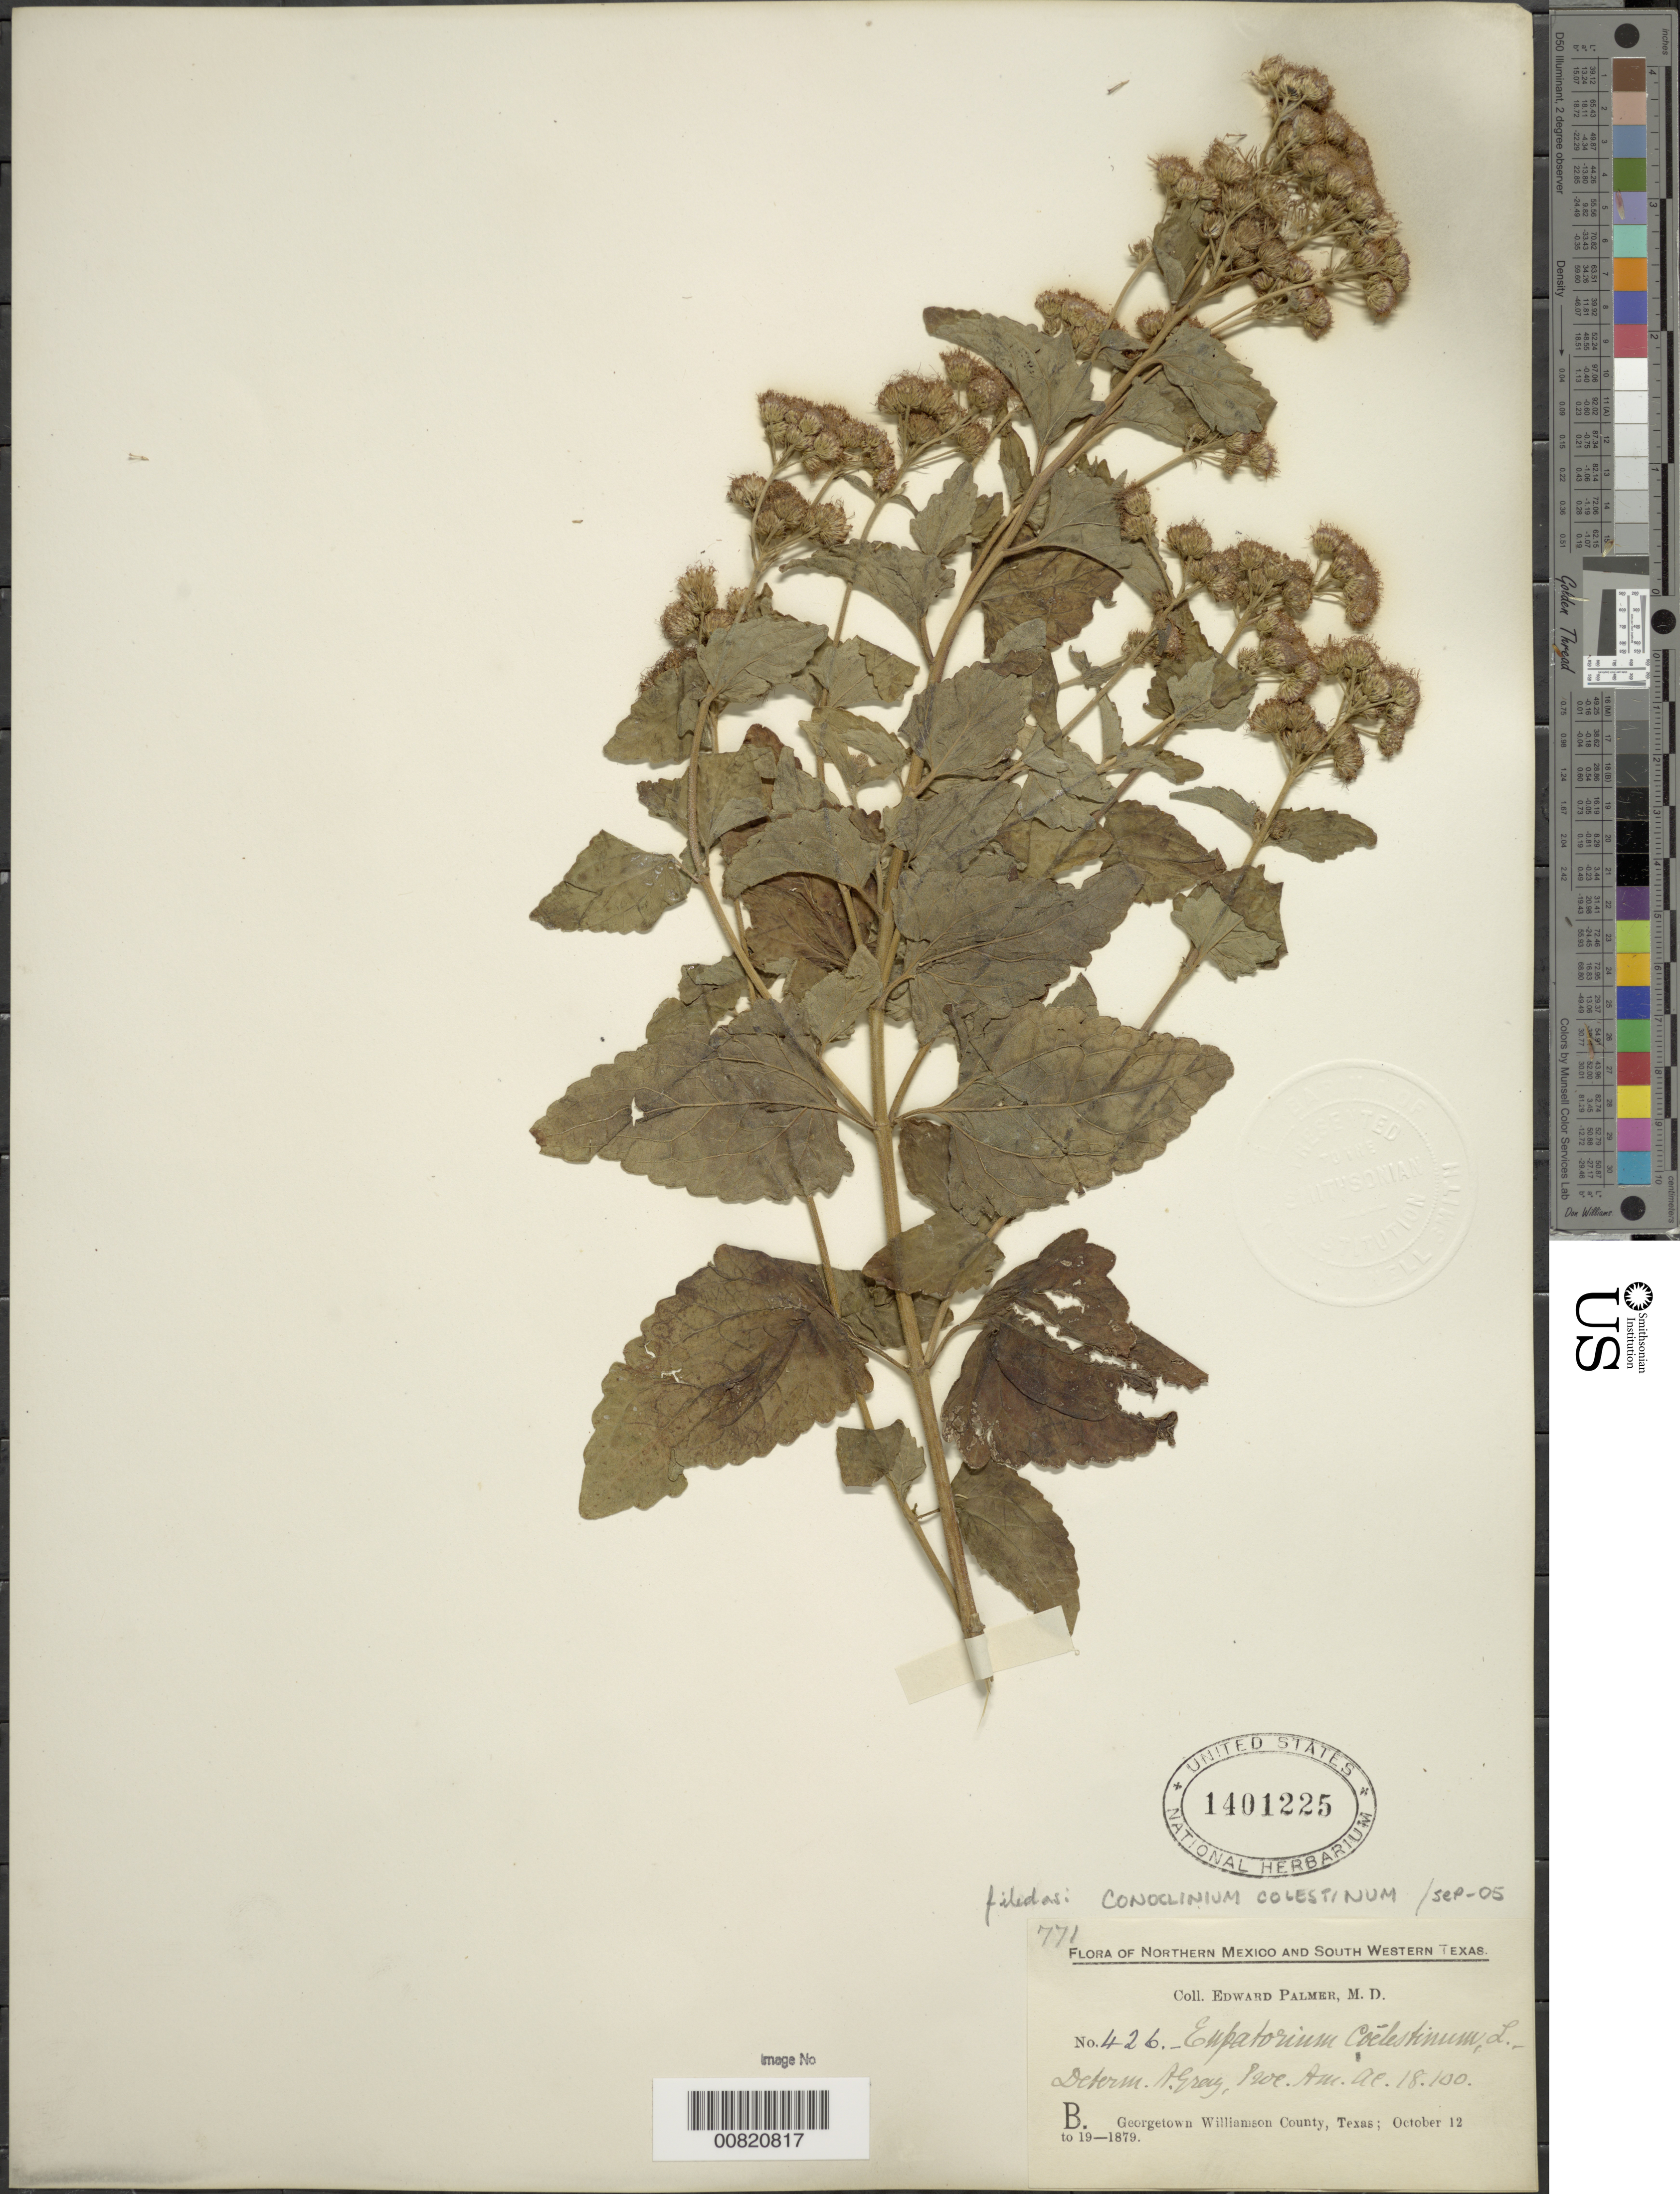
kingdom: Plantae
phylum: Tracheophyta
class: Magnoliopsida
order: Asterales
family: Asteraceae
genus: Conoclinium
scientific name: Conoclinium coelestinum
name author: (L.) DC.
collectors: E. Palmer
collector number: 426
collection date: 1879-10-12/1879-10-19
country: United States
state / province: Texas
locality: Georgetown Williamson County, Texas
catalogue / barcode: US 1401225